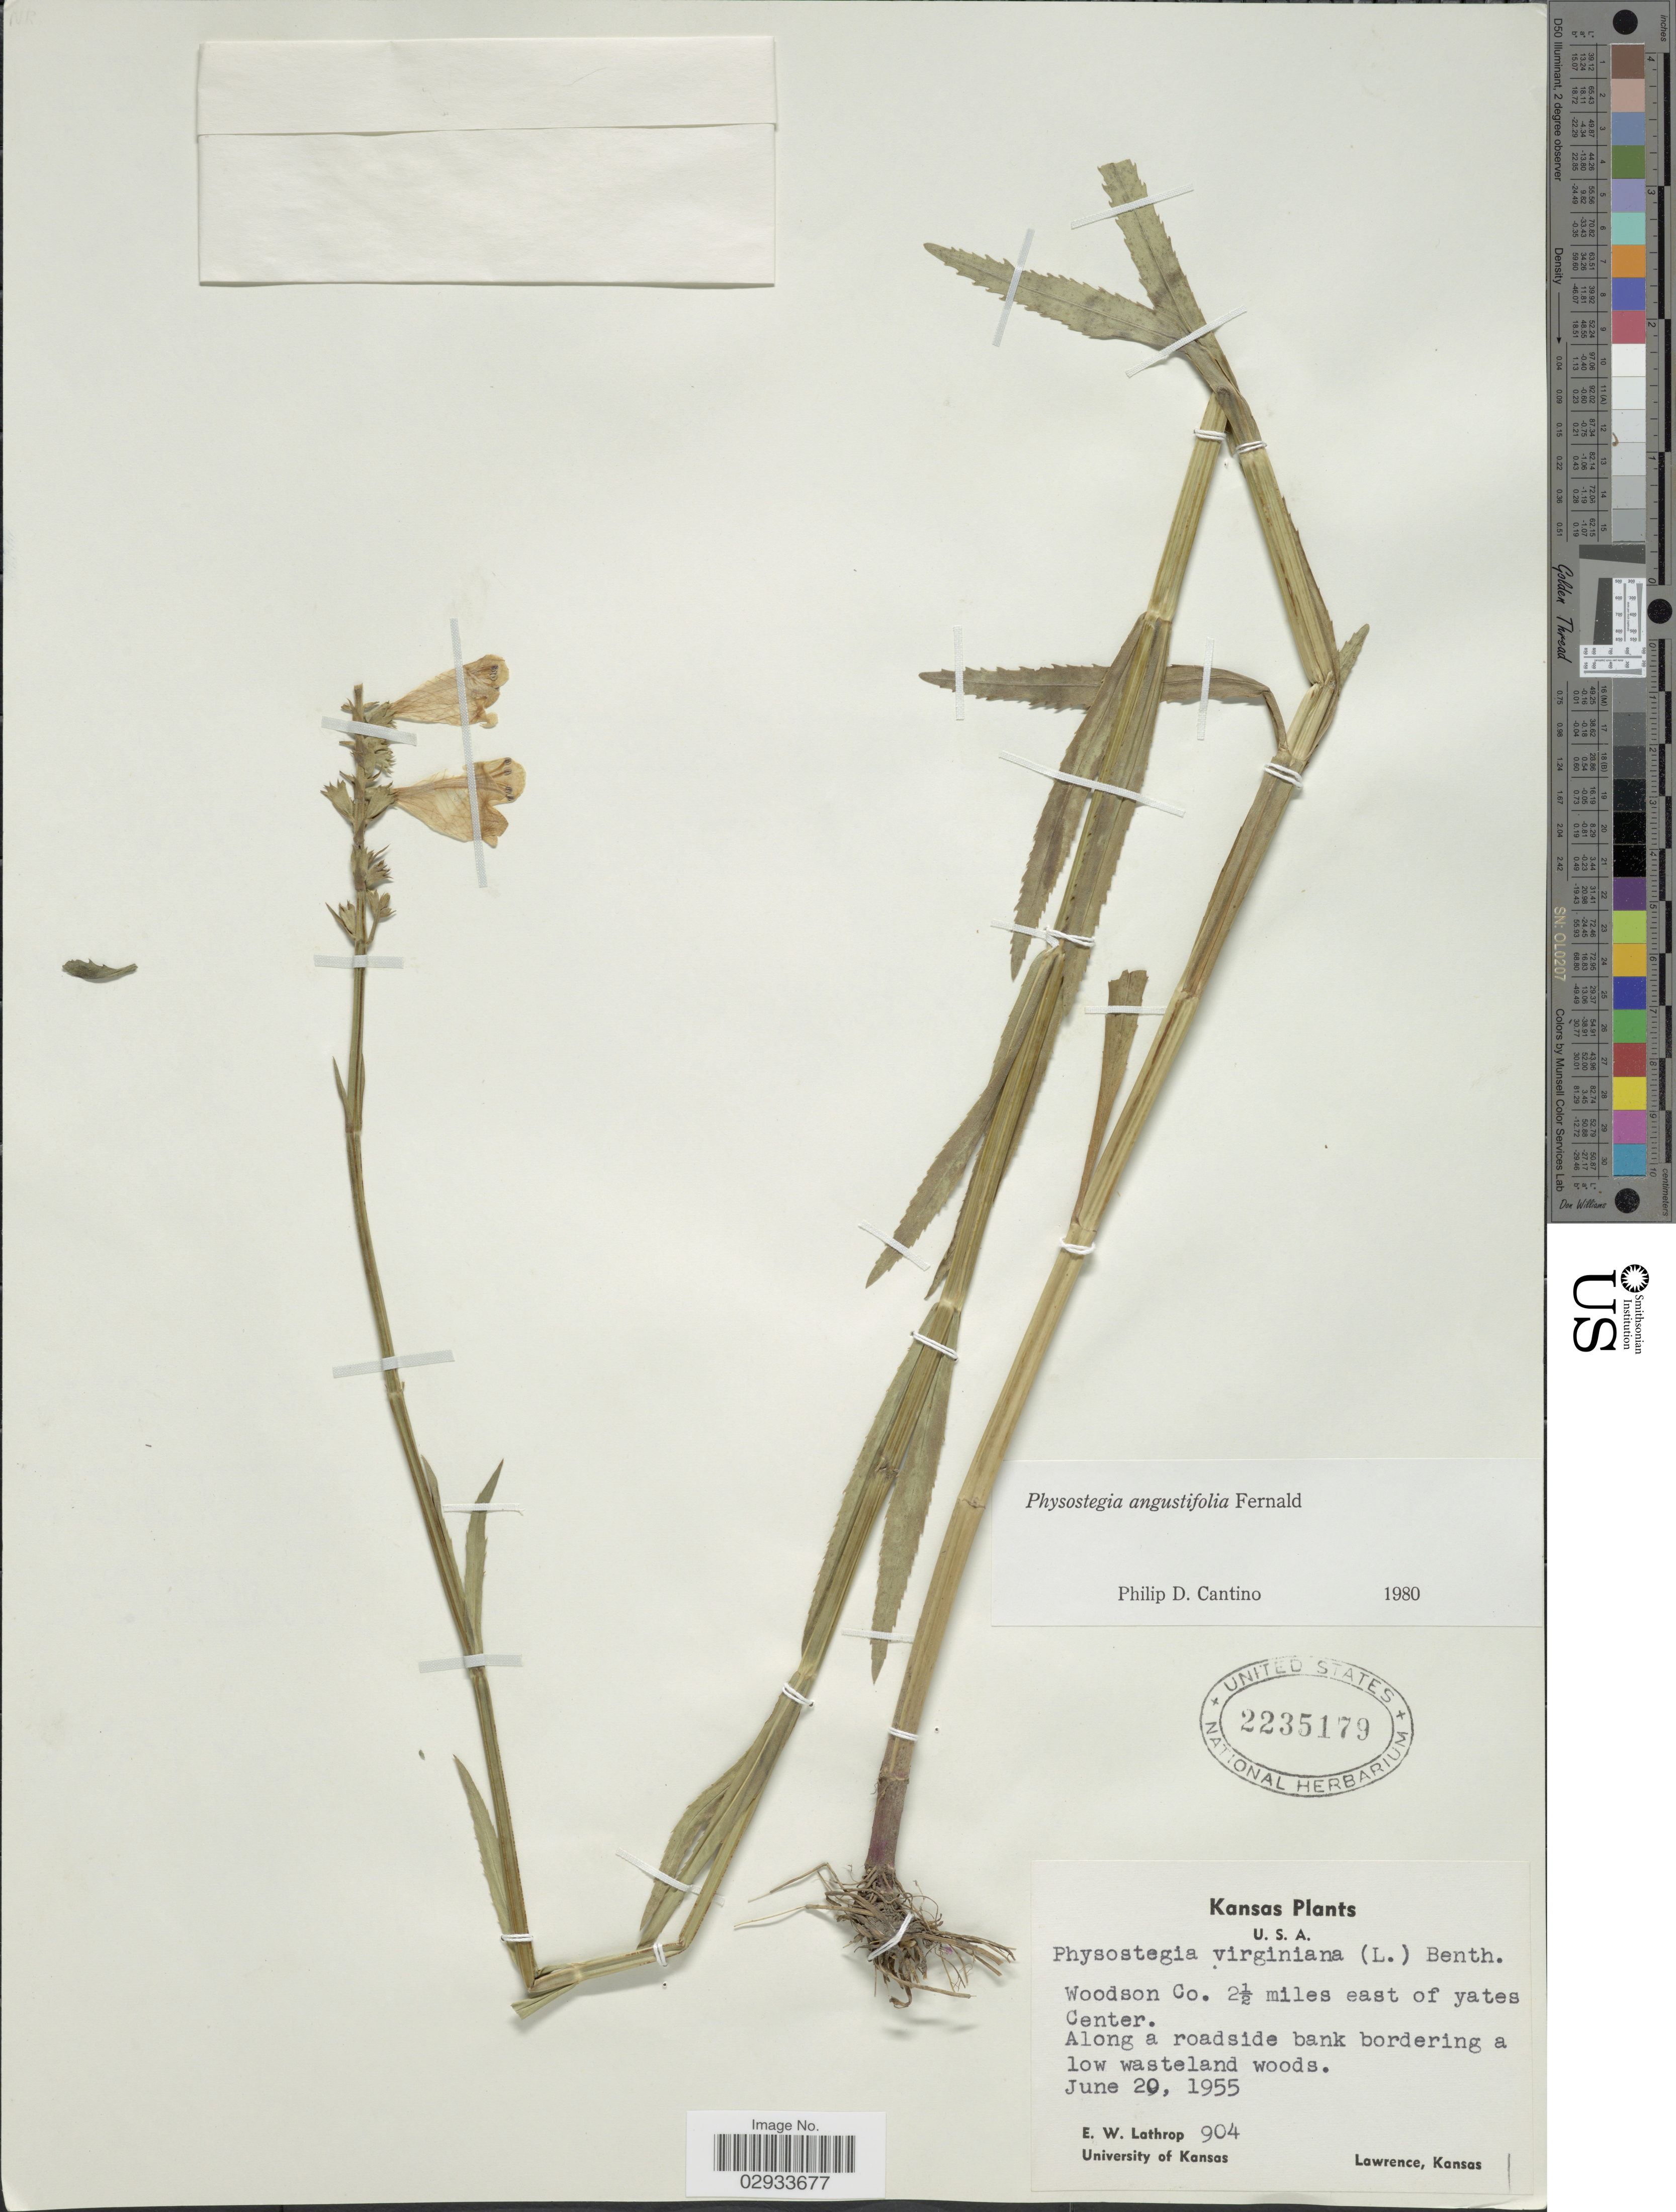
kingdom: Plantae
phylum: Tracheophyta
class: Magnoliopsida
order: Lamiales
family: Lamiaceae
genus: Physostegia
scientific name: Physostegia angustifolia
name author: Fernald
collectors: E. W. Lathrop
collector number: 904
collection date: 1955-06-20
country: United States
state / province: Kansas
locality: Woodson Co., 2½ miles east of yates Center, Along a roadside bank bordering a low wasteland woods.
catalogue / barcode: US 2235179